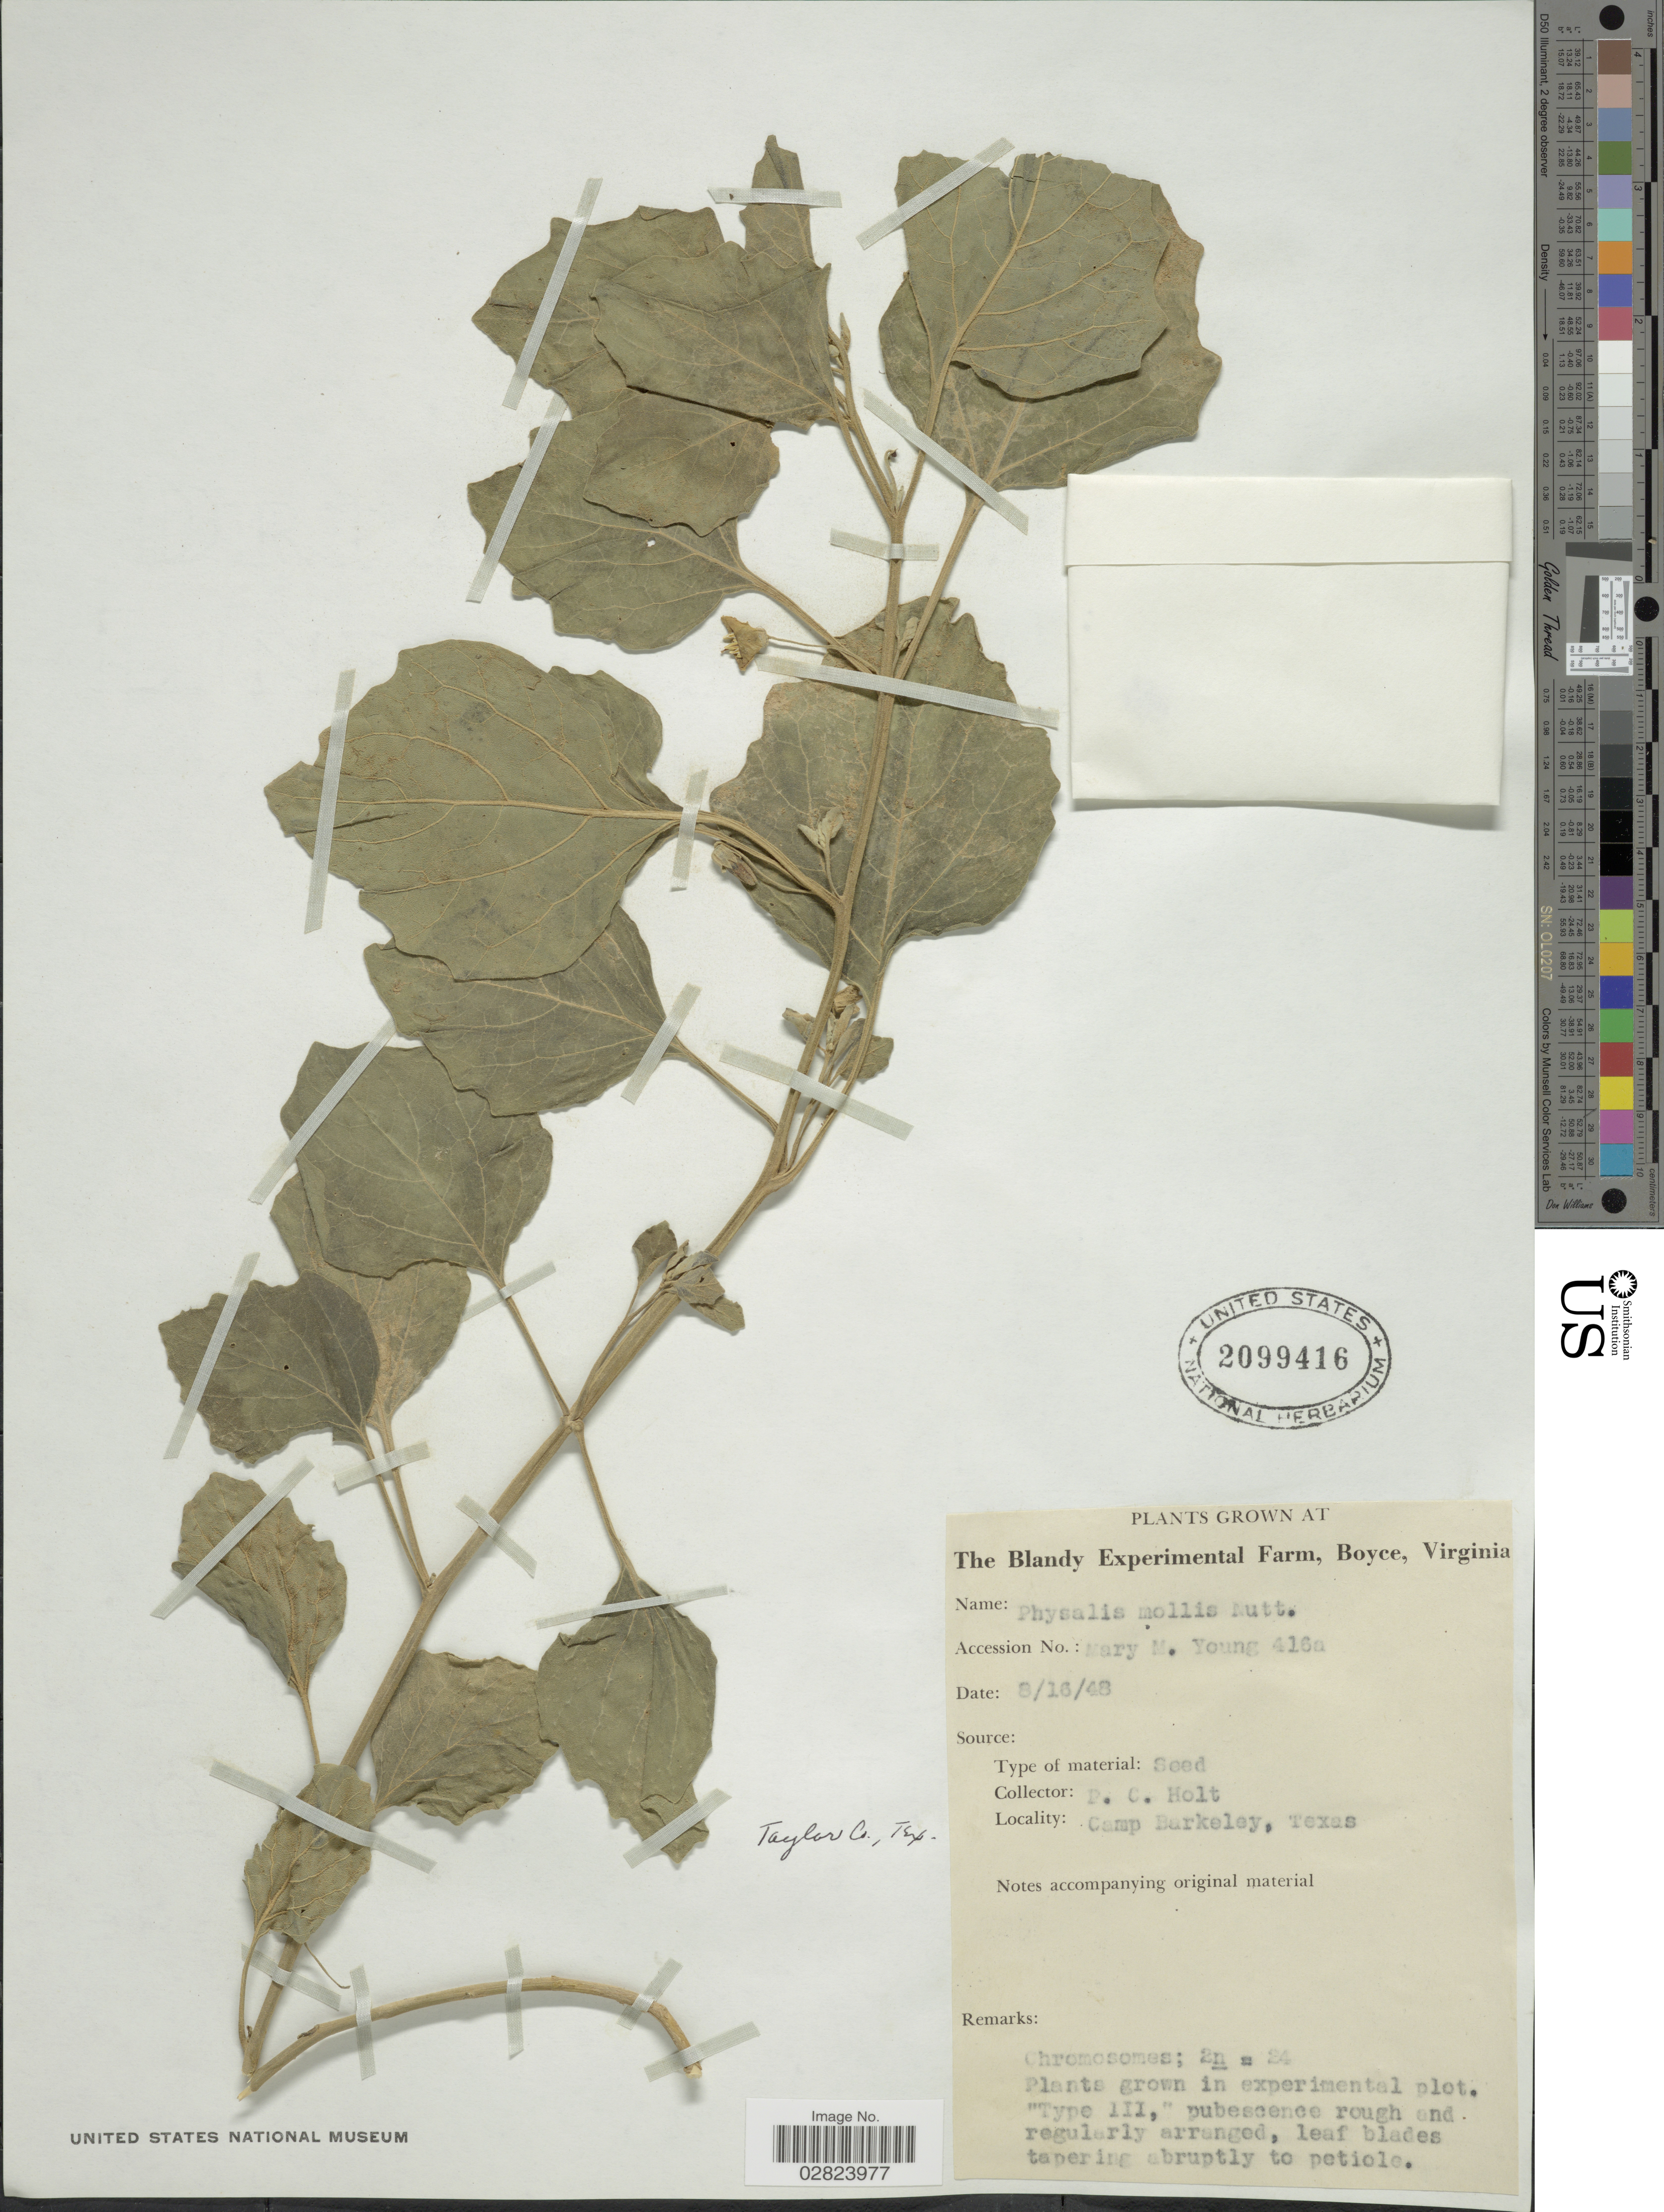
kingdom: Plantae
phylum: Tracheophyta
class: Magnoliopsida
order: Solanales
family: Solanaceae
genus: Physalis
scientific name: Physalis mollis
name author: Nutt.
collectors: M. Young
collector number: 416a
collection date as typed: Transcribed d/m/y: 16/8/48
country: United States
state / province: Virginia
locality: The Blandy Experimental Farm, Boyce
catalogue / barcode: US 2099416